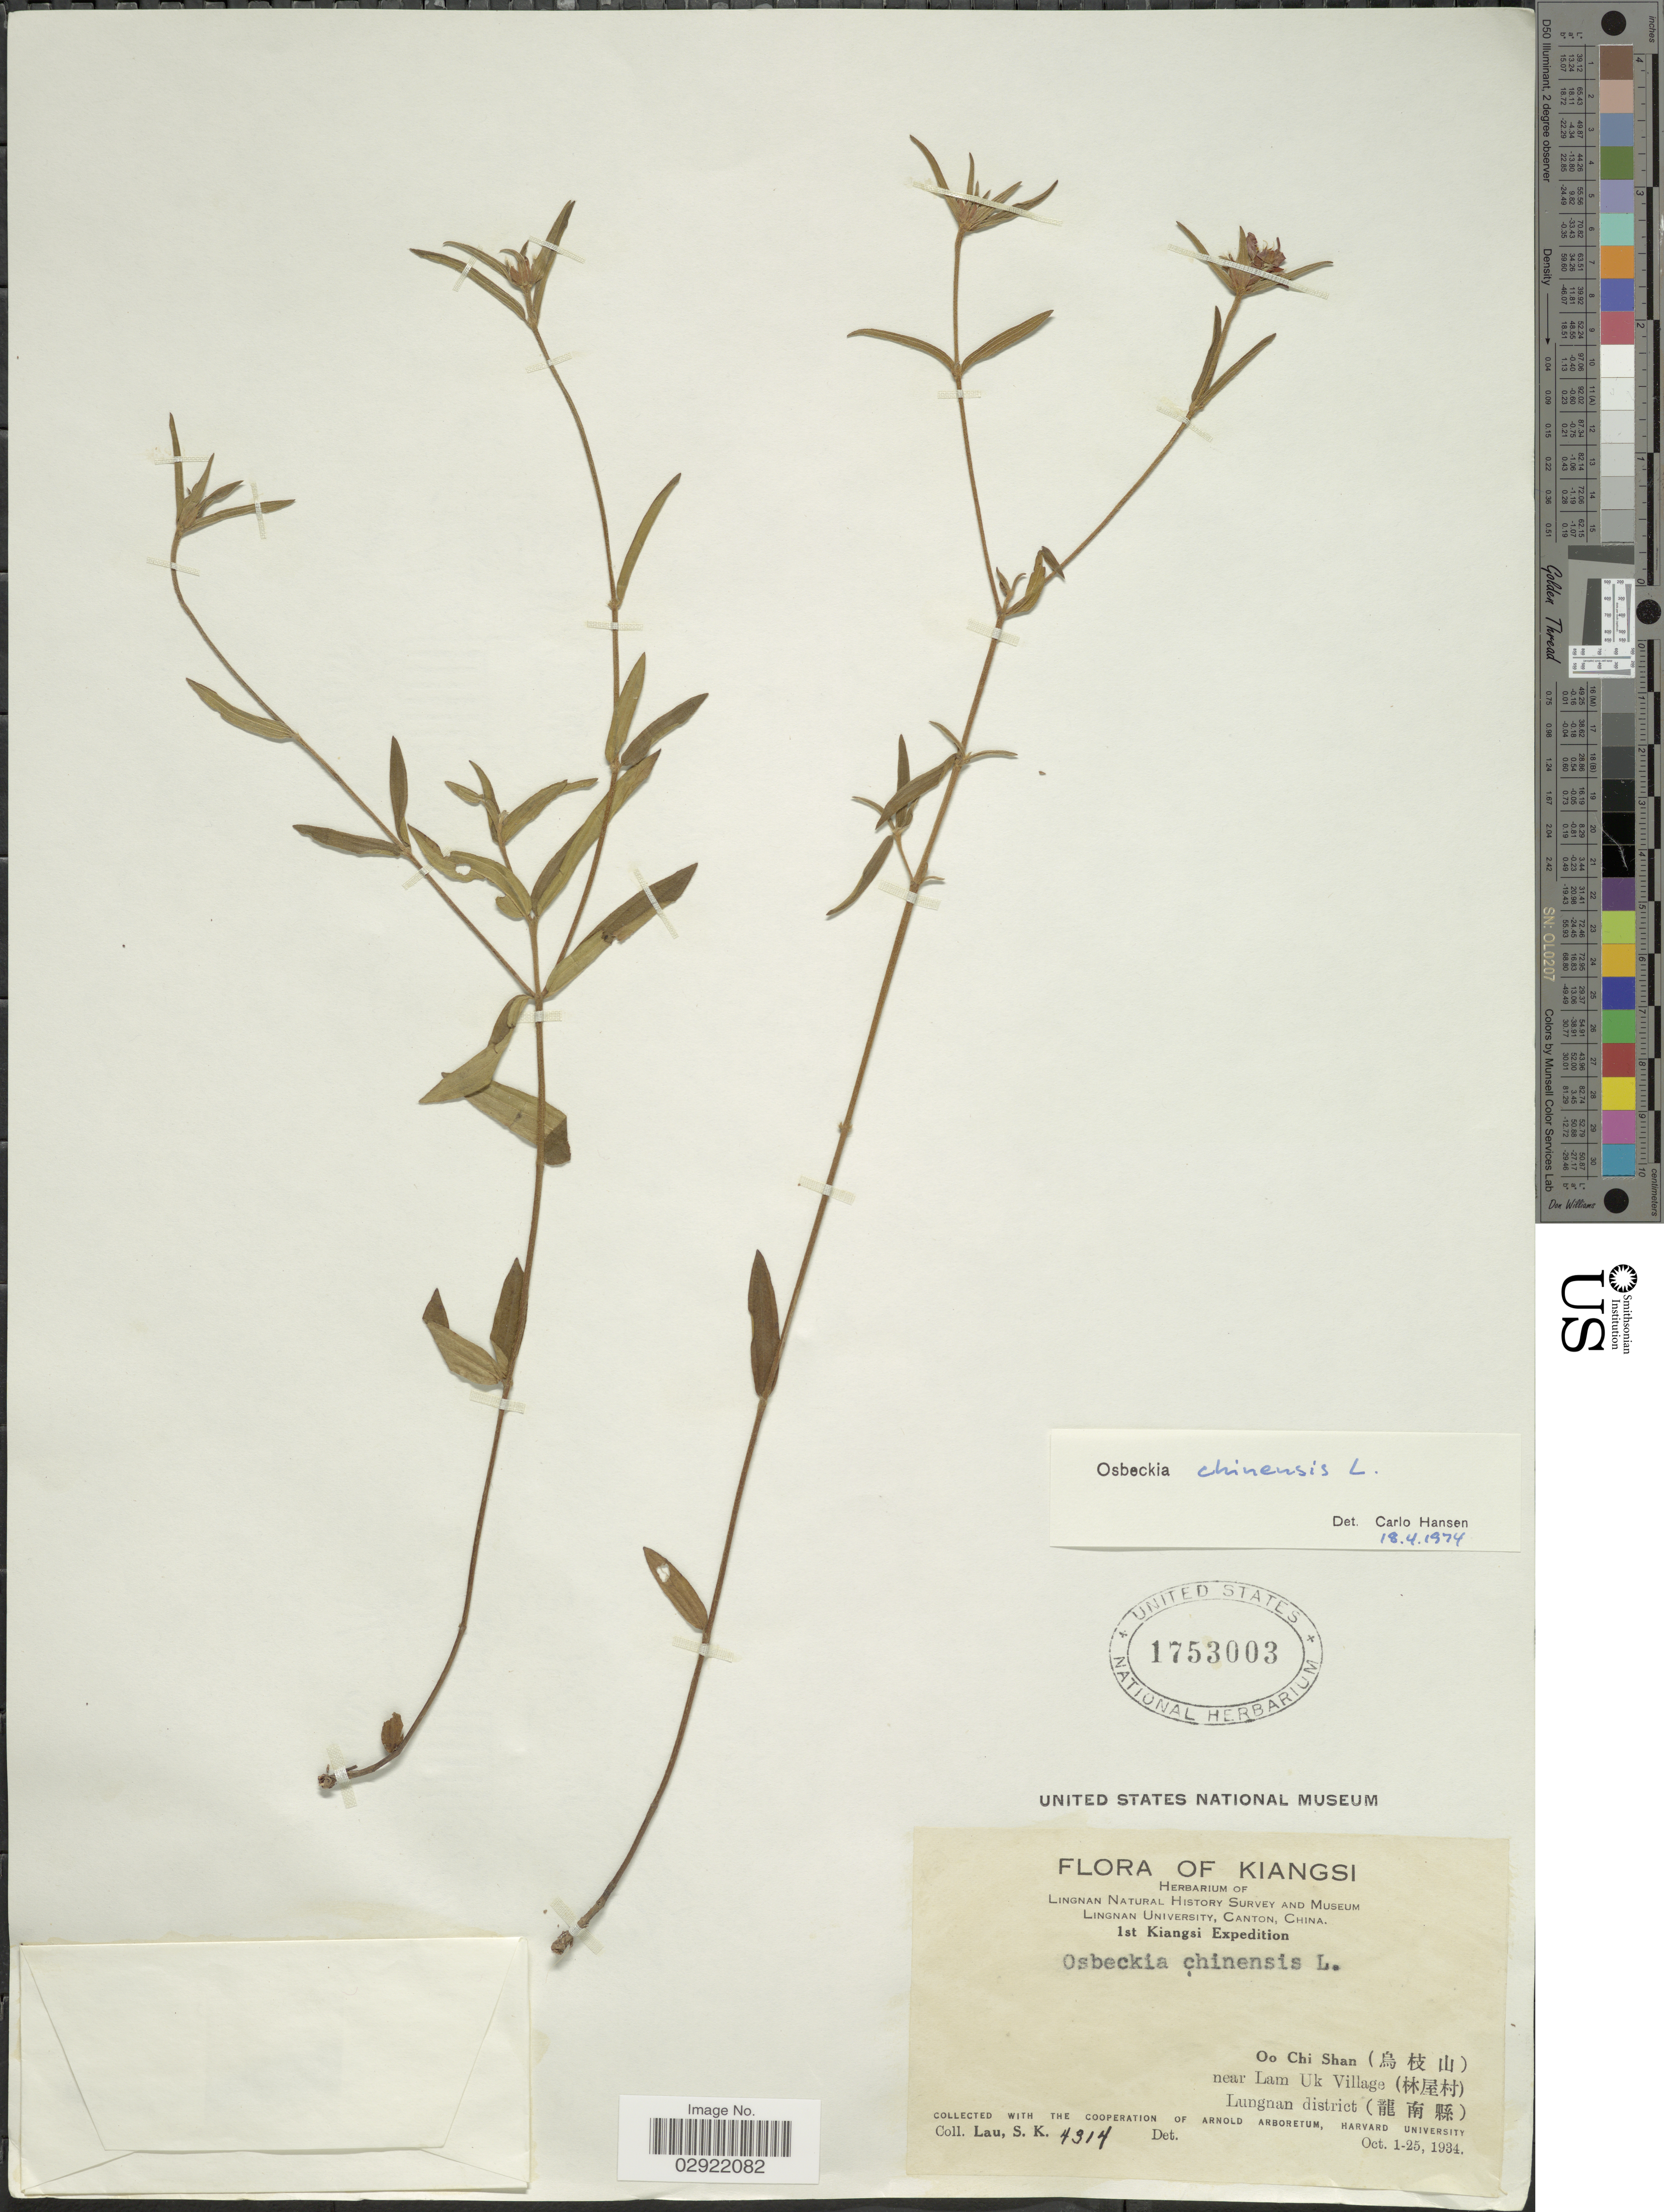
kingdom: Plantae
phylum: Tracheophyta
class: Magnoliopsida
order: Myrtales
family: Melastomataceae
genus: Osbeckia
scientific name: Osbeckia chinensis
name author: L.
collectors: S. K. Lau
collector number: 4314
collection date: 1934-10-01/1934-10-25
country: China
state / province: Jiangxi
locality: Kiangsi. Oo Chi Shan, near Lam Uk Village. Lungnan district.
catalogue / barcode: US 1753003